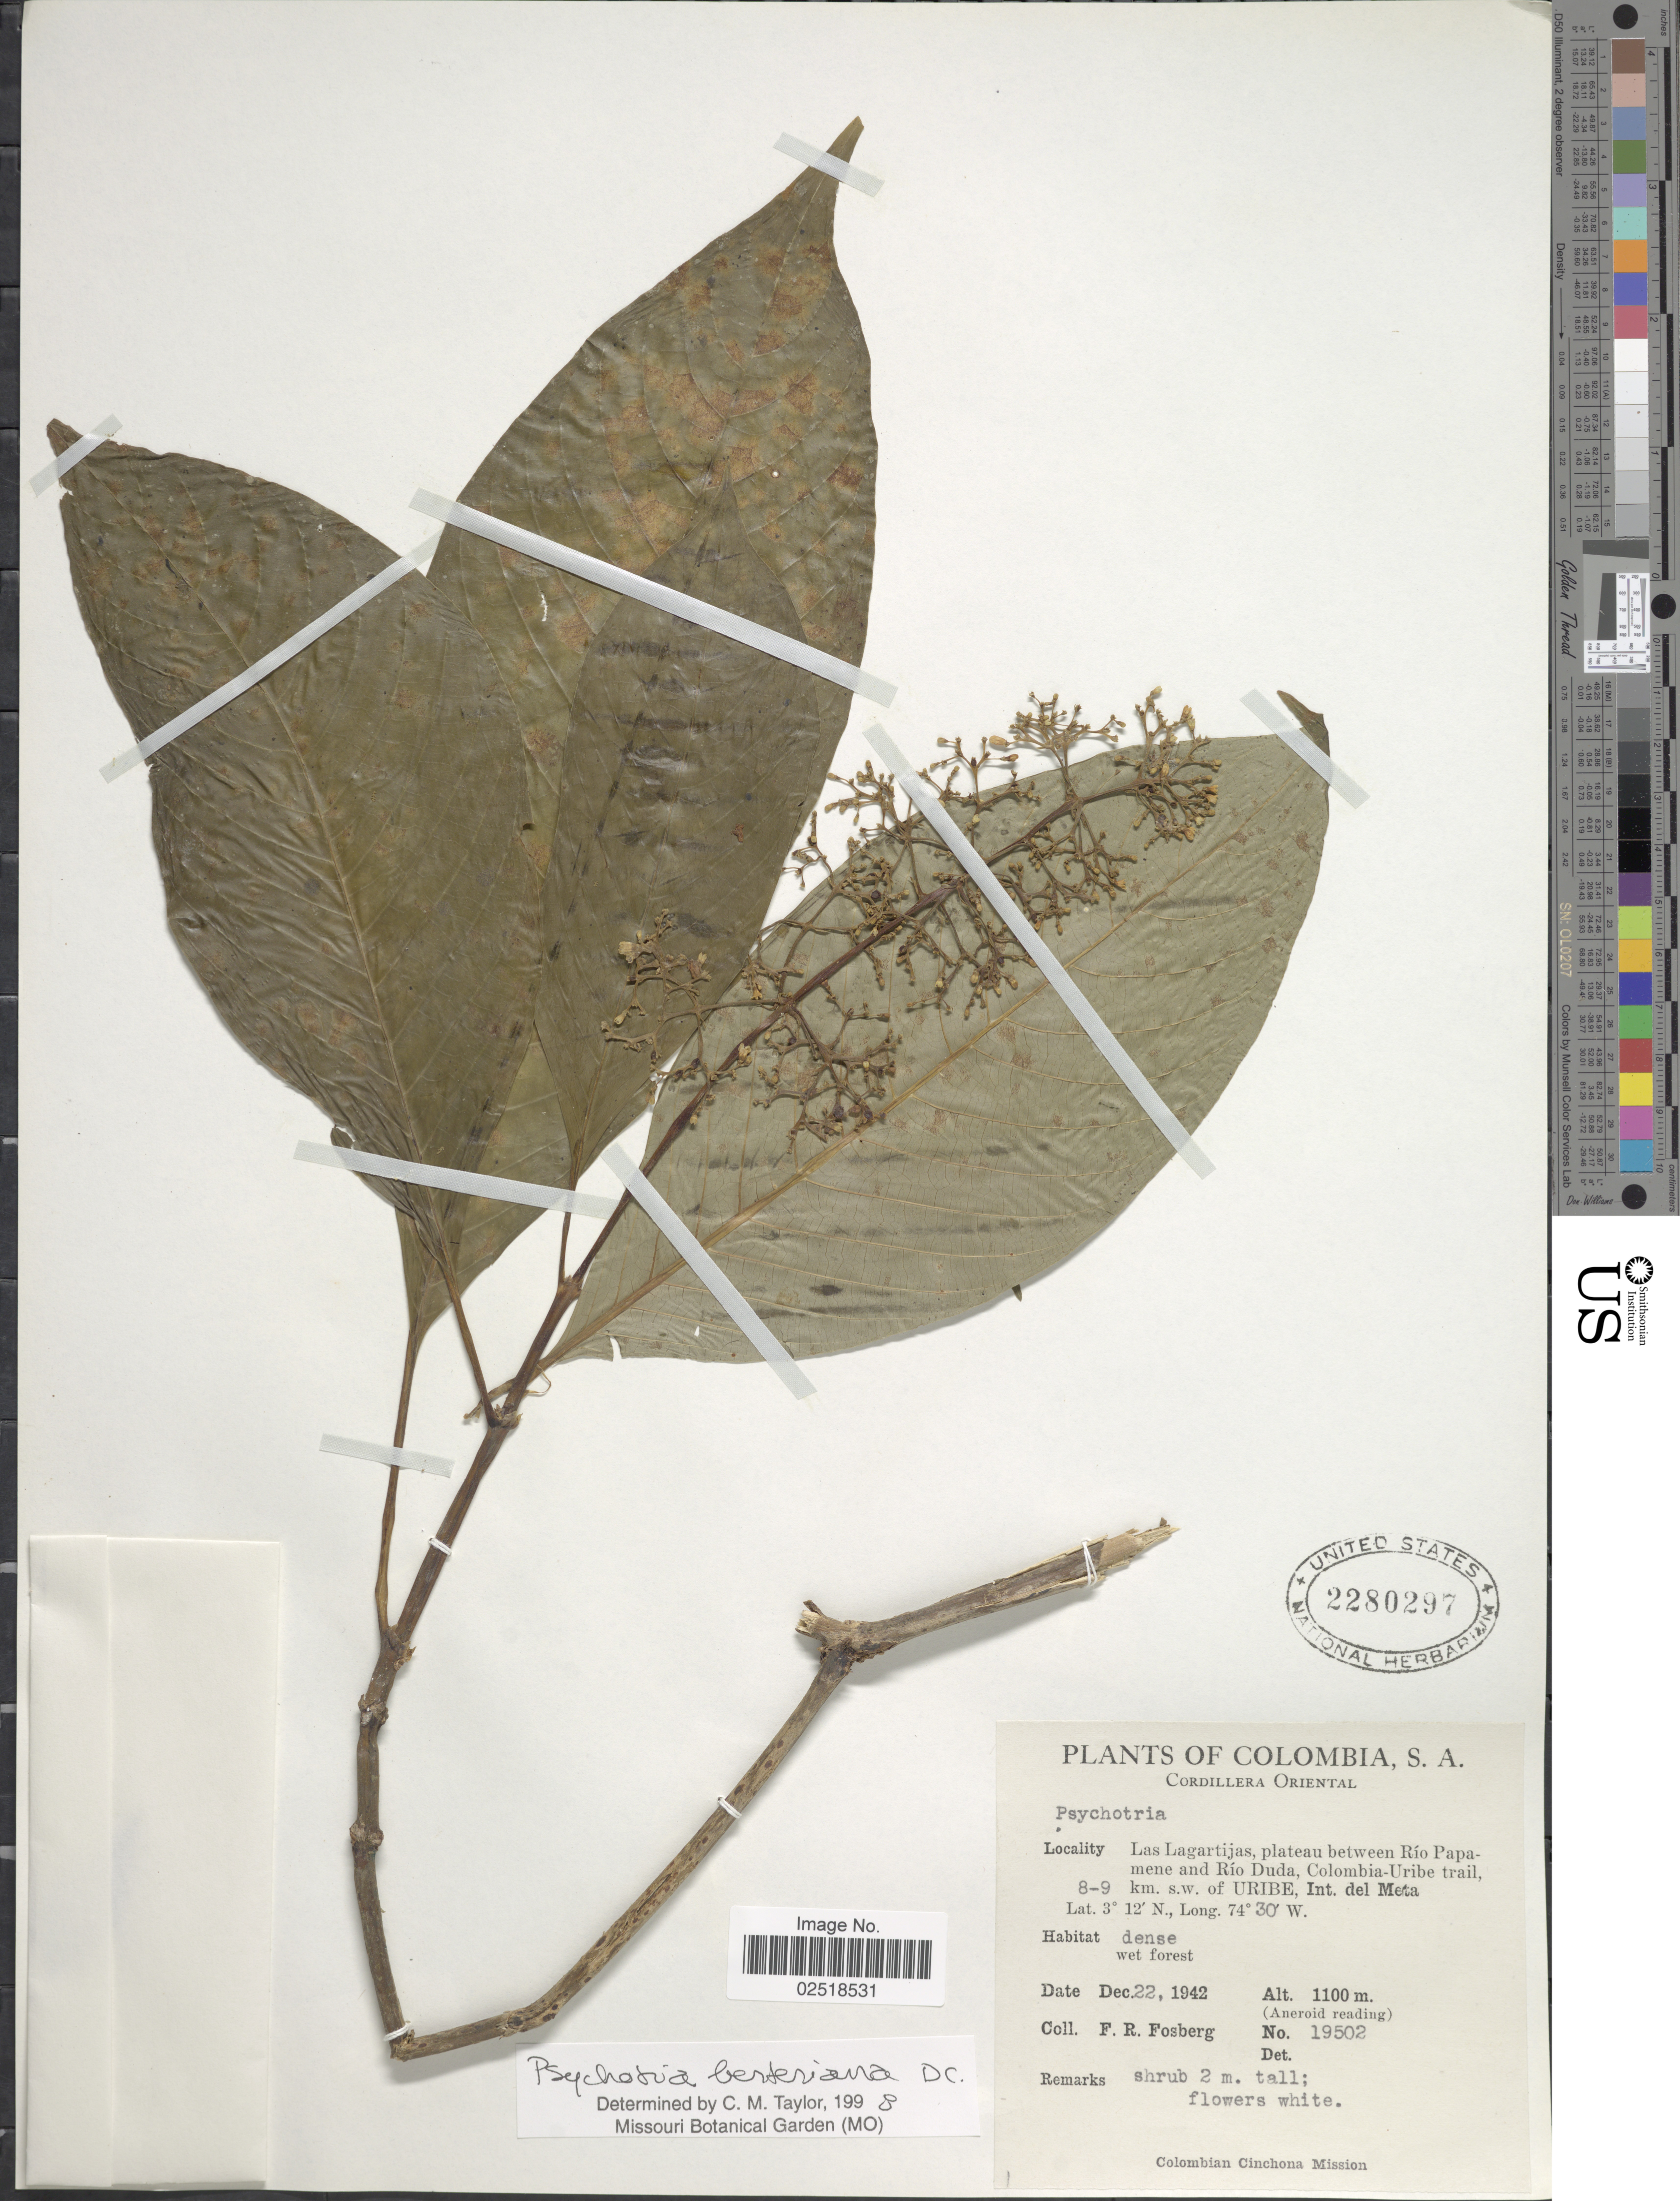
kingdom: Plantae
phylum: Tracheophyta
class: Magnoliopsida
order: Gentianales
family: Rubiaceae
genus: Psychotria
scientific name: Psychotria berteroana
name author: DC.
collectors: F. R. Fosberg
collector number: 19502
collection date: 1942-12-22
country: Colombia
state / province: Meta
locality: Cordillera Oriental, Las Lagartijas, plateau between Río Papamene and Río Duda, Colombia-Uribe trail, 8-9 km s.w of Uribe, Int. del Meta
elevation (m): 1100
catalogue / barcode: US 2280297